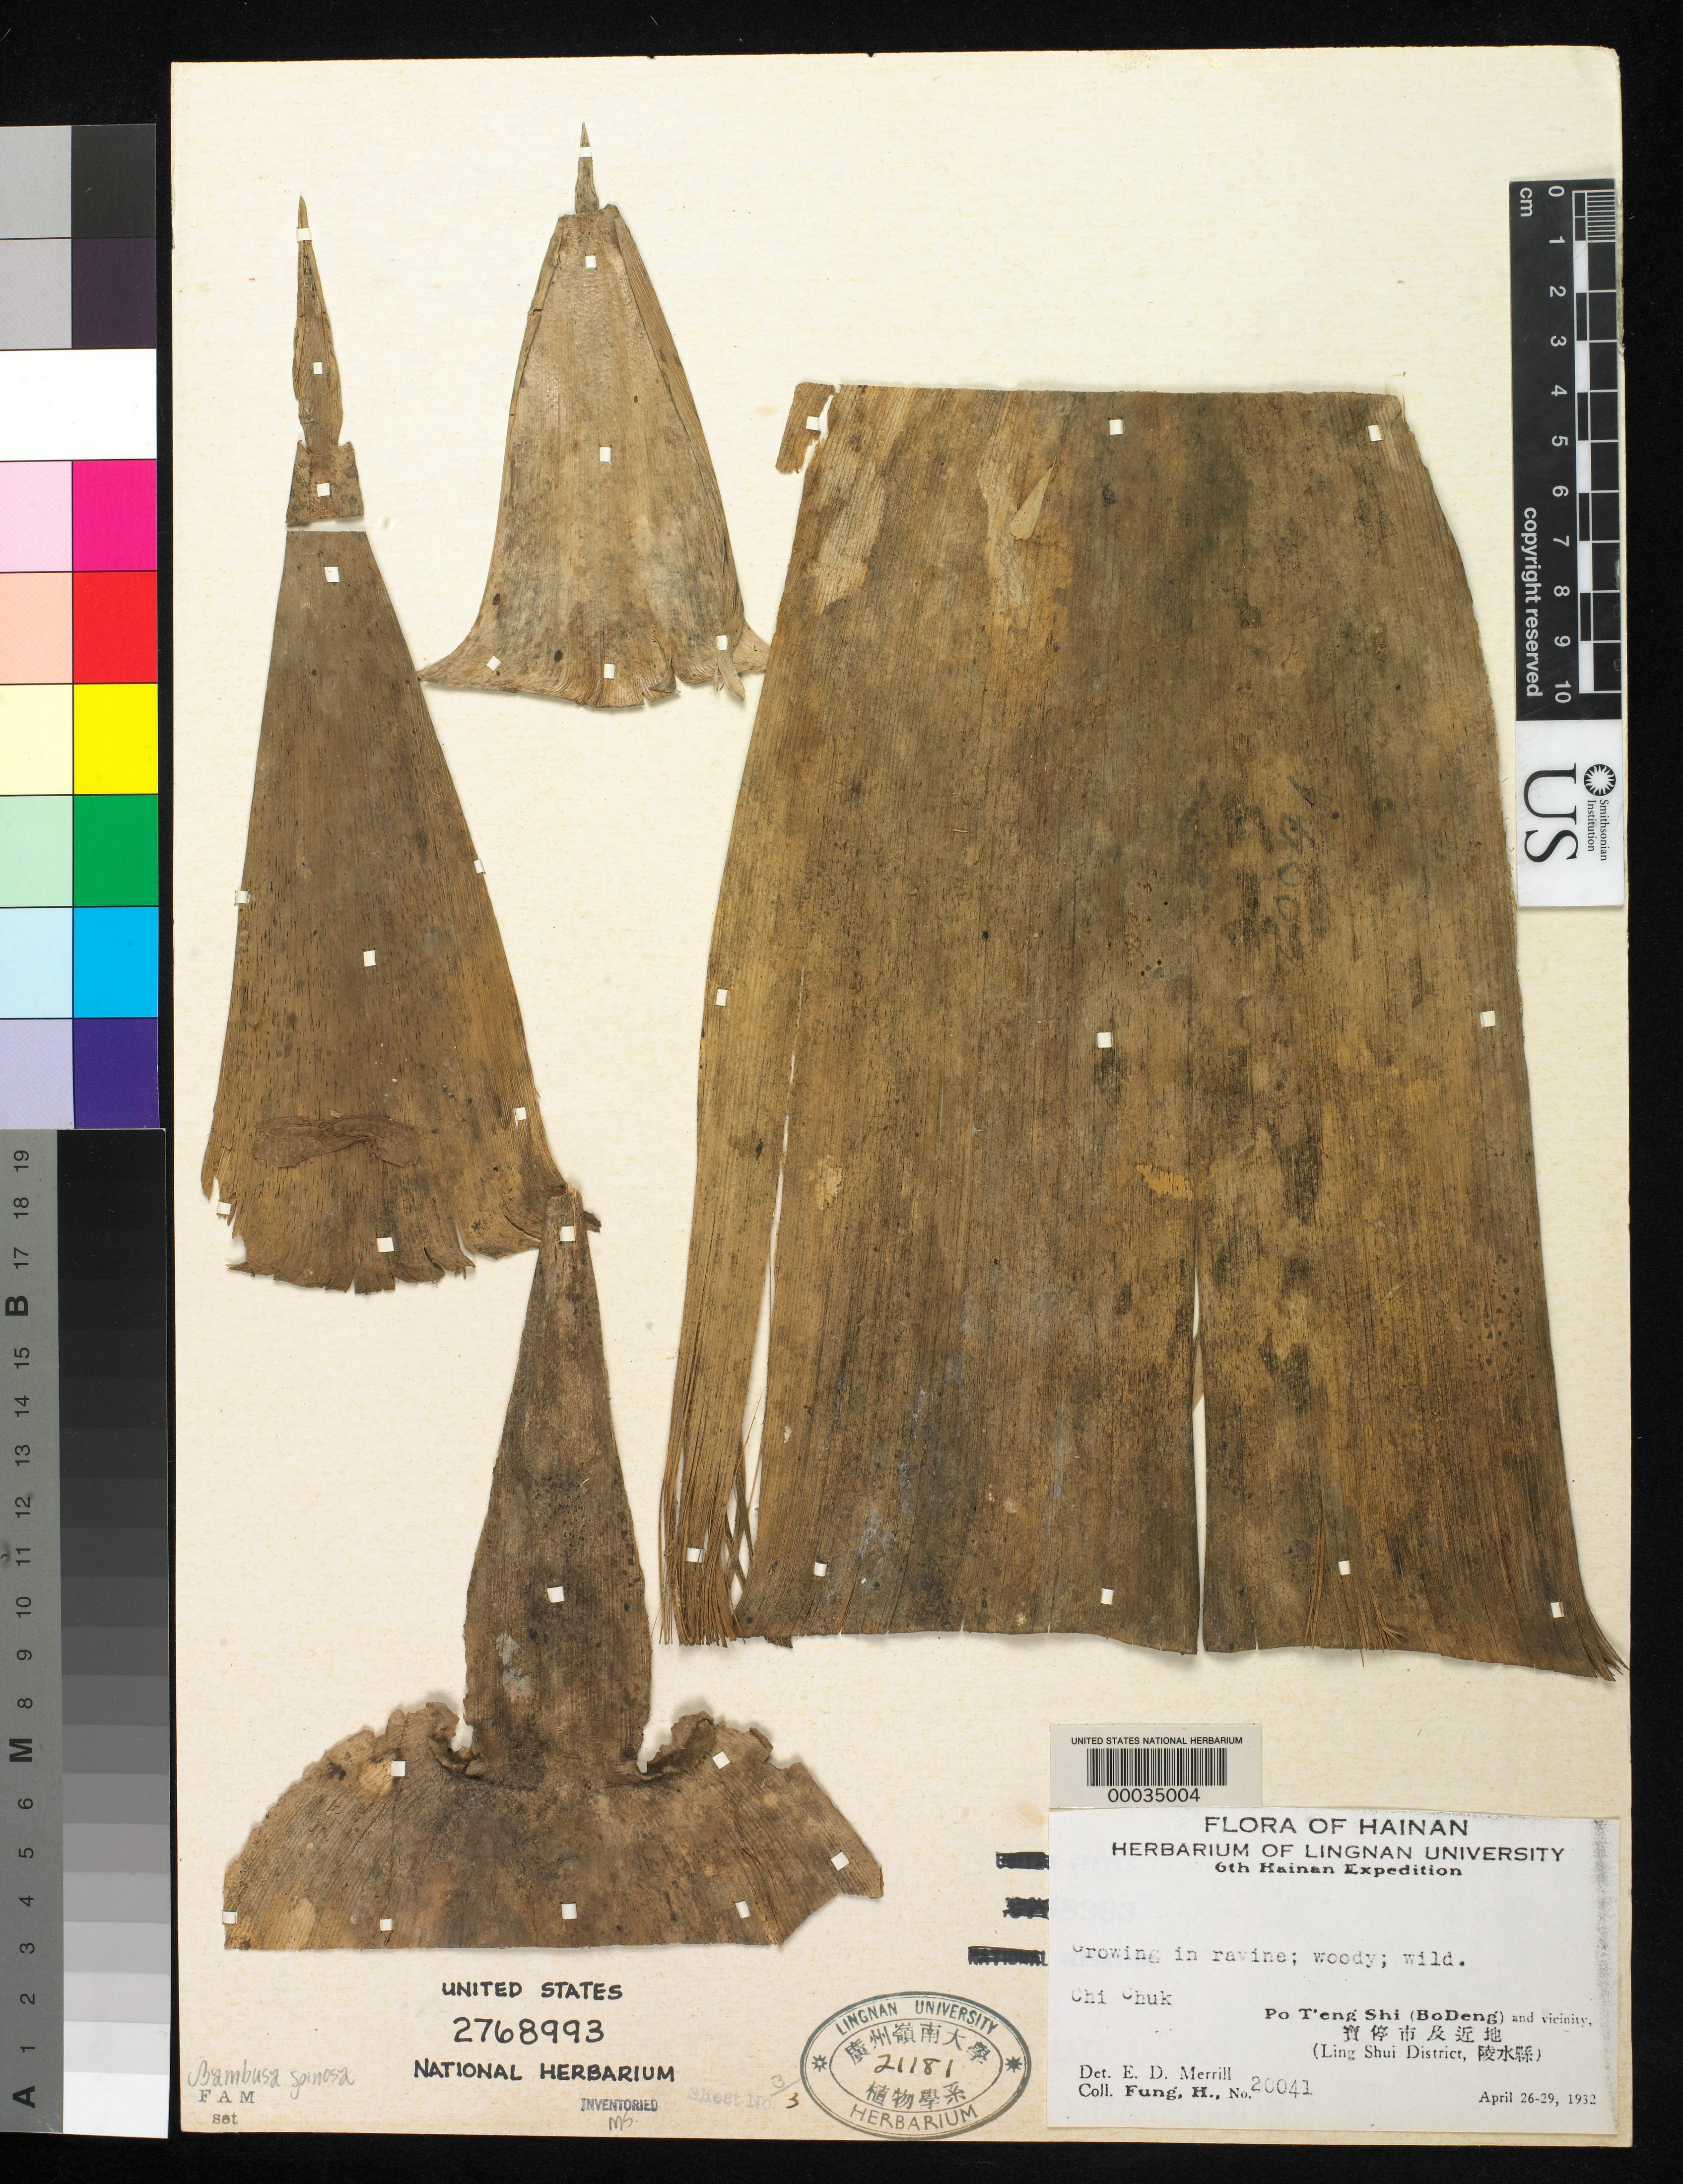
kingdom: Plantae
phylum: Tracheophyta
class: Liliopsida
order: Poales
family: Poaceae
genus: Bambusa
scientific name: Bambusa spinosa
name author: Roxb.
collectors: H. L. Fung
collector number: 20041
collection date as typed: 26 Apr 1932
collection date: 1932-04-26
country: China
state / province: Hainan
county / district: Ling Shui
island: Hainan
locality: Po T'eng Shi, Bo Deng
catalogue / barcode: US 2768993